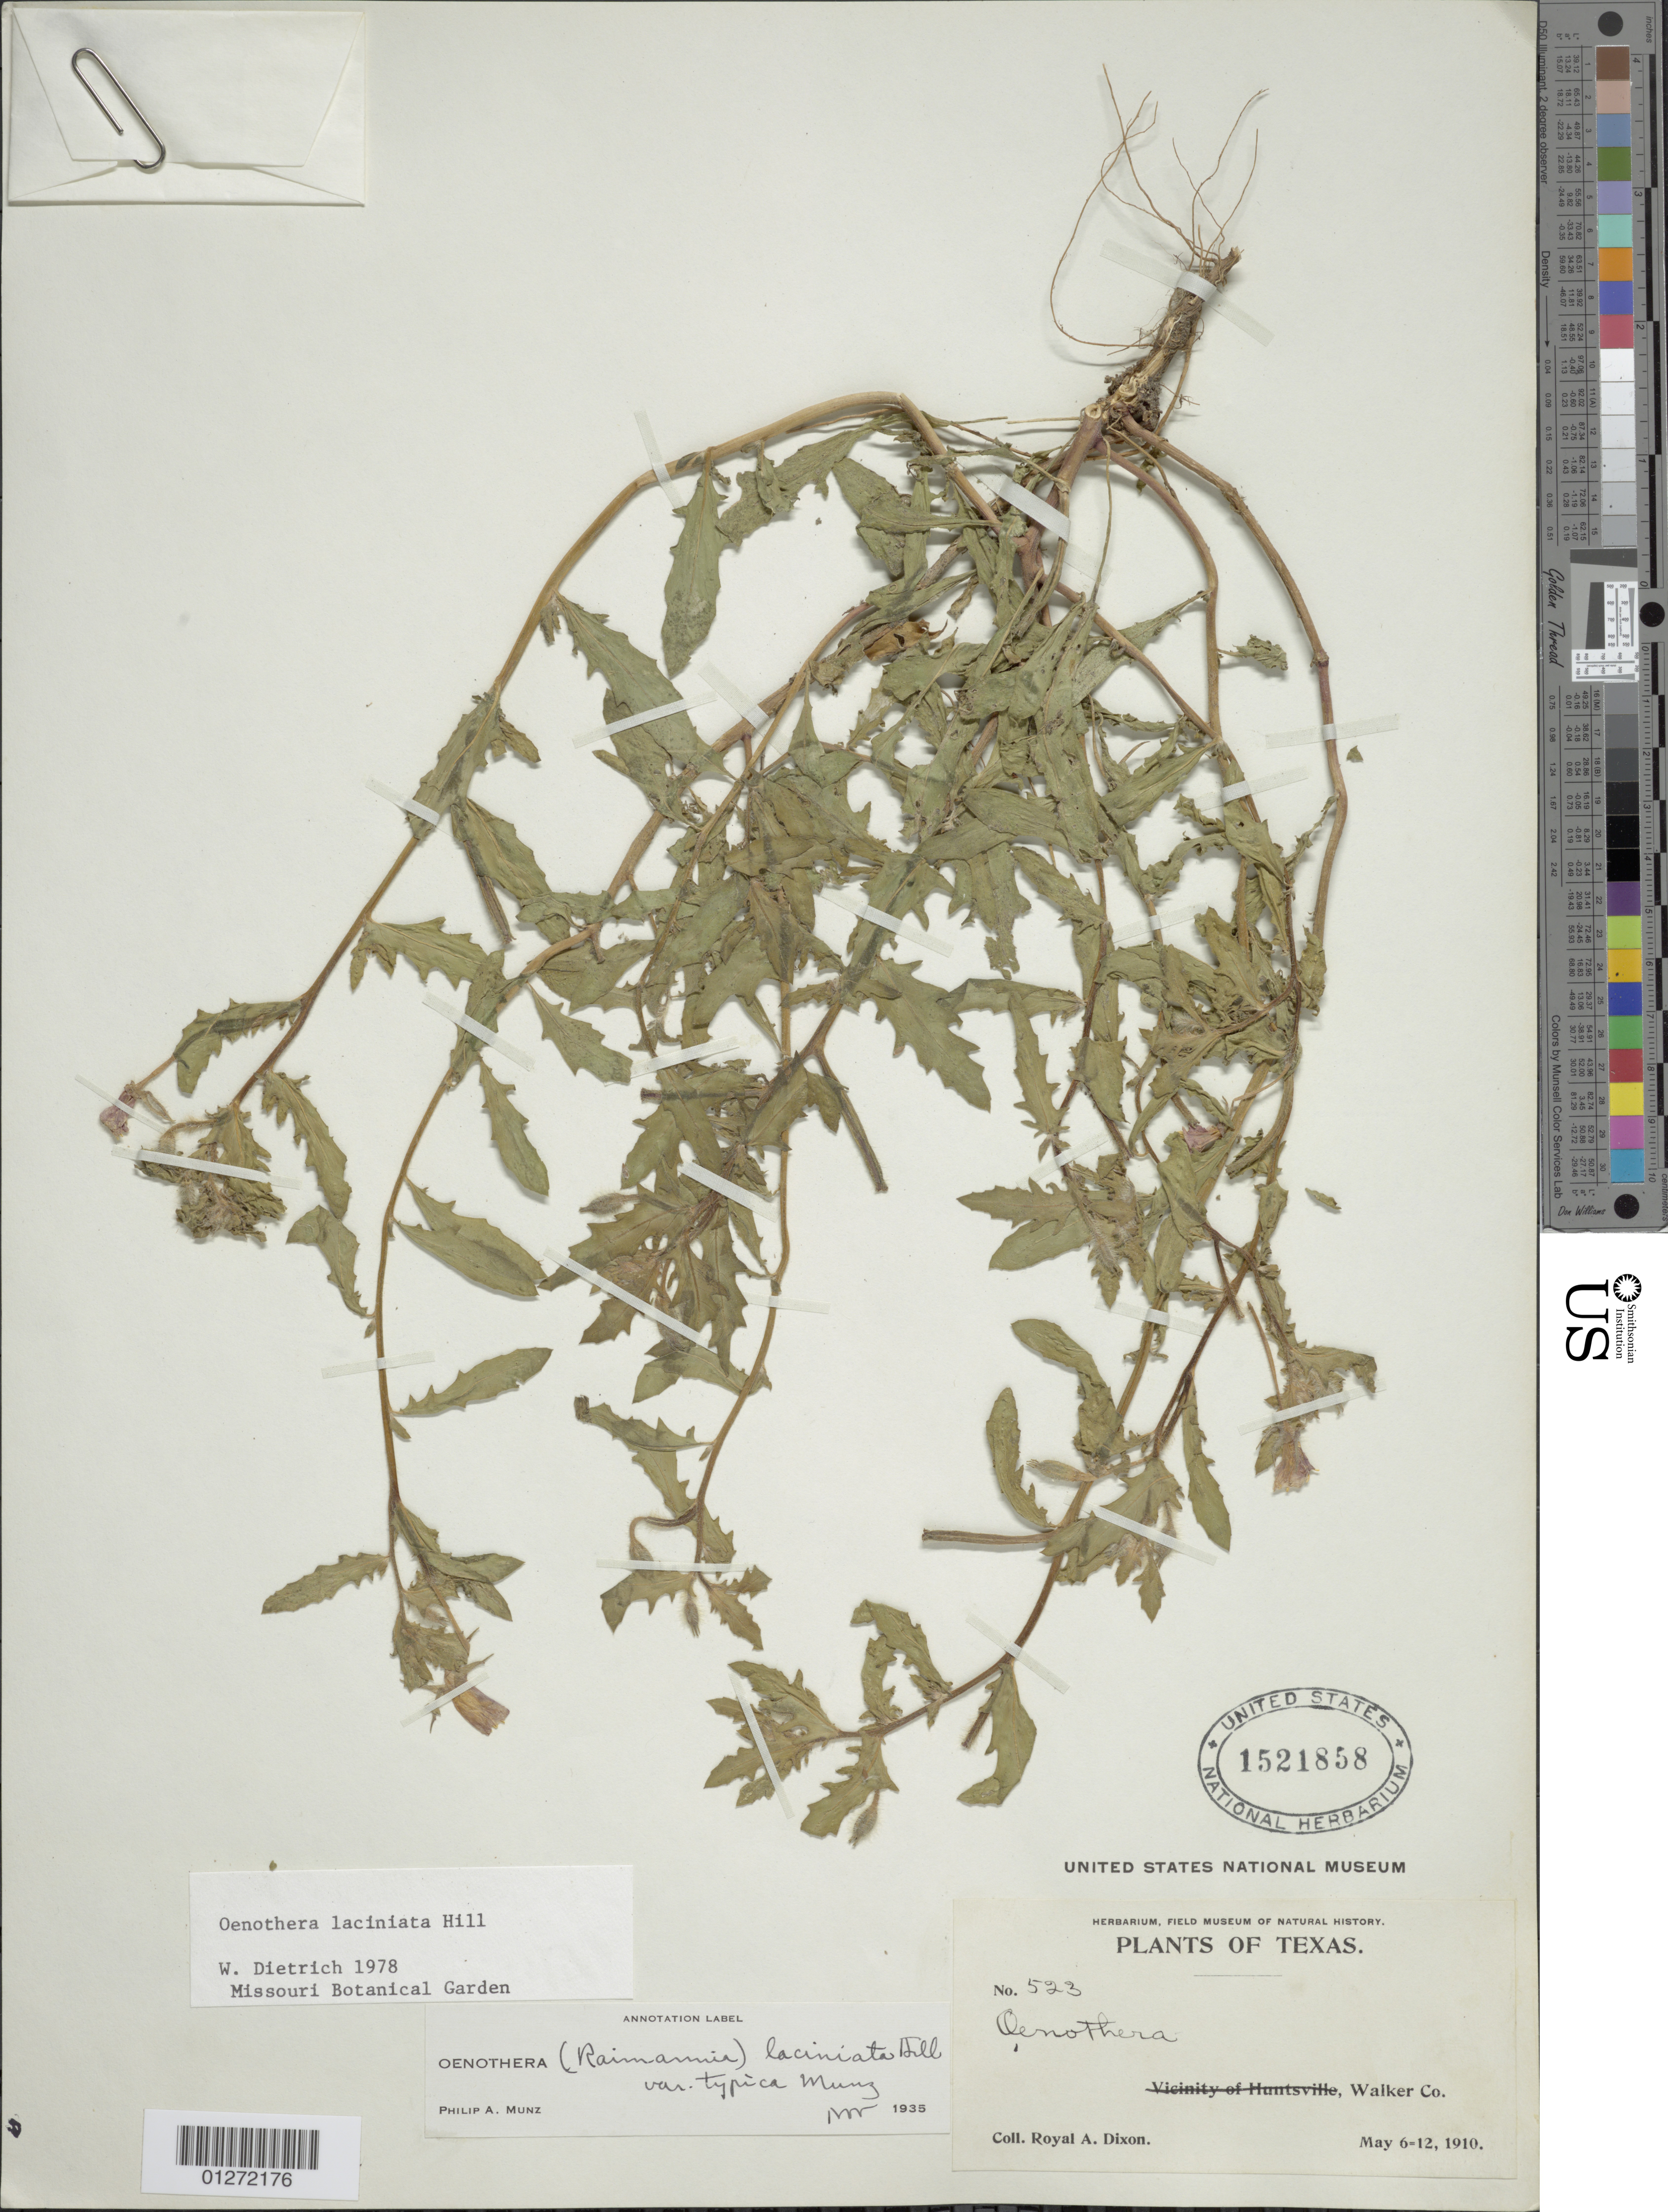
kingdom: Plantae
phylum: Tracheophyta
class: Magnoliopsida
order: Myrtales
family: Onagraceae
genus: Oenothera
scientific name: Oenothera laciniata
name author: Hill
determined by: Dietrich, W.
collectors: R. A. Dixon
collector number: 523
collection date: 1910-05-06/1910-05-12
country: United States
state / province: Texas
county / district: Walker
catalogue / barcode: US 1521858